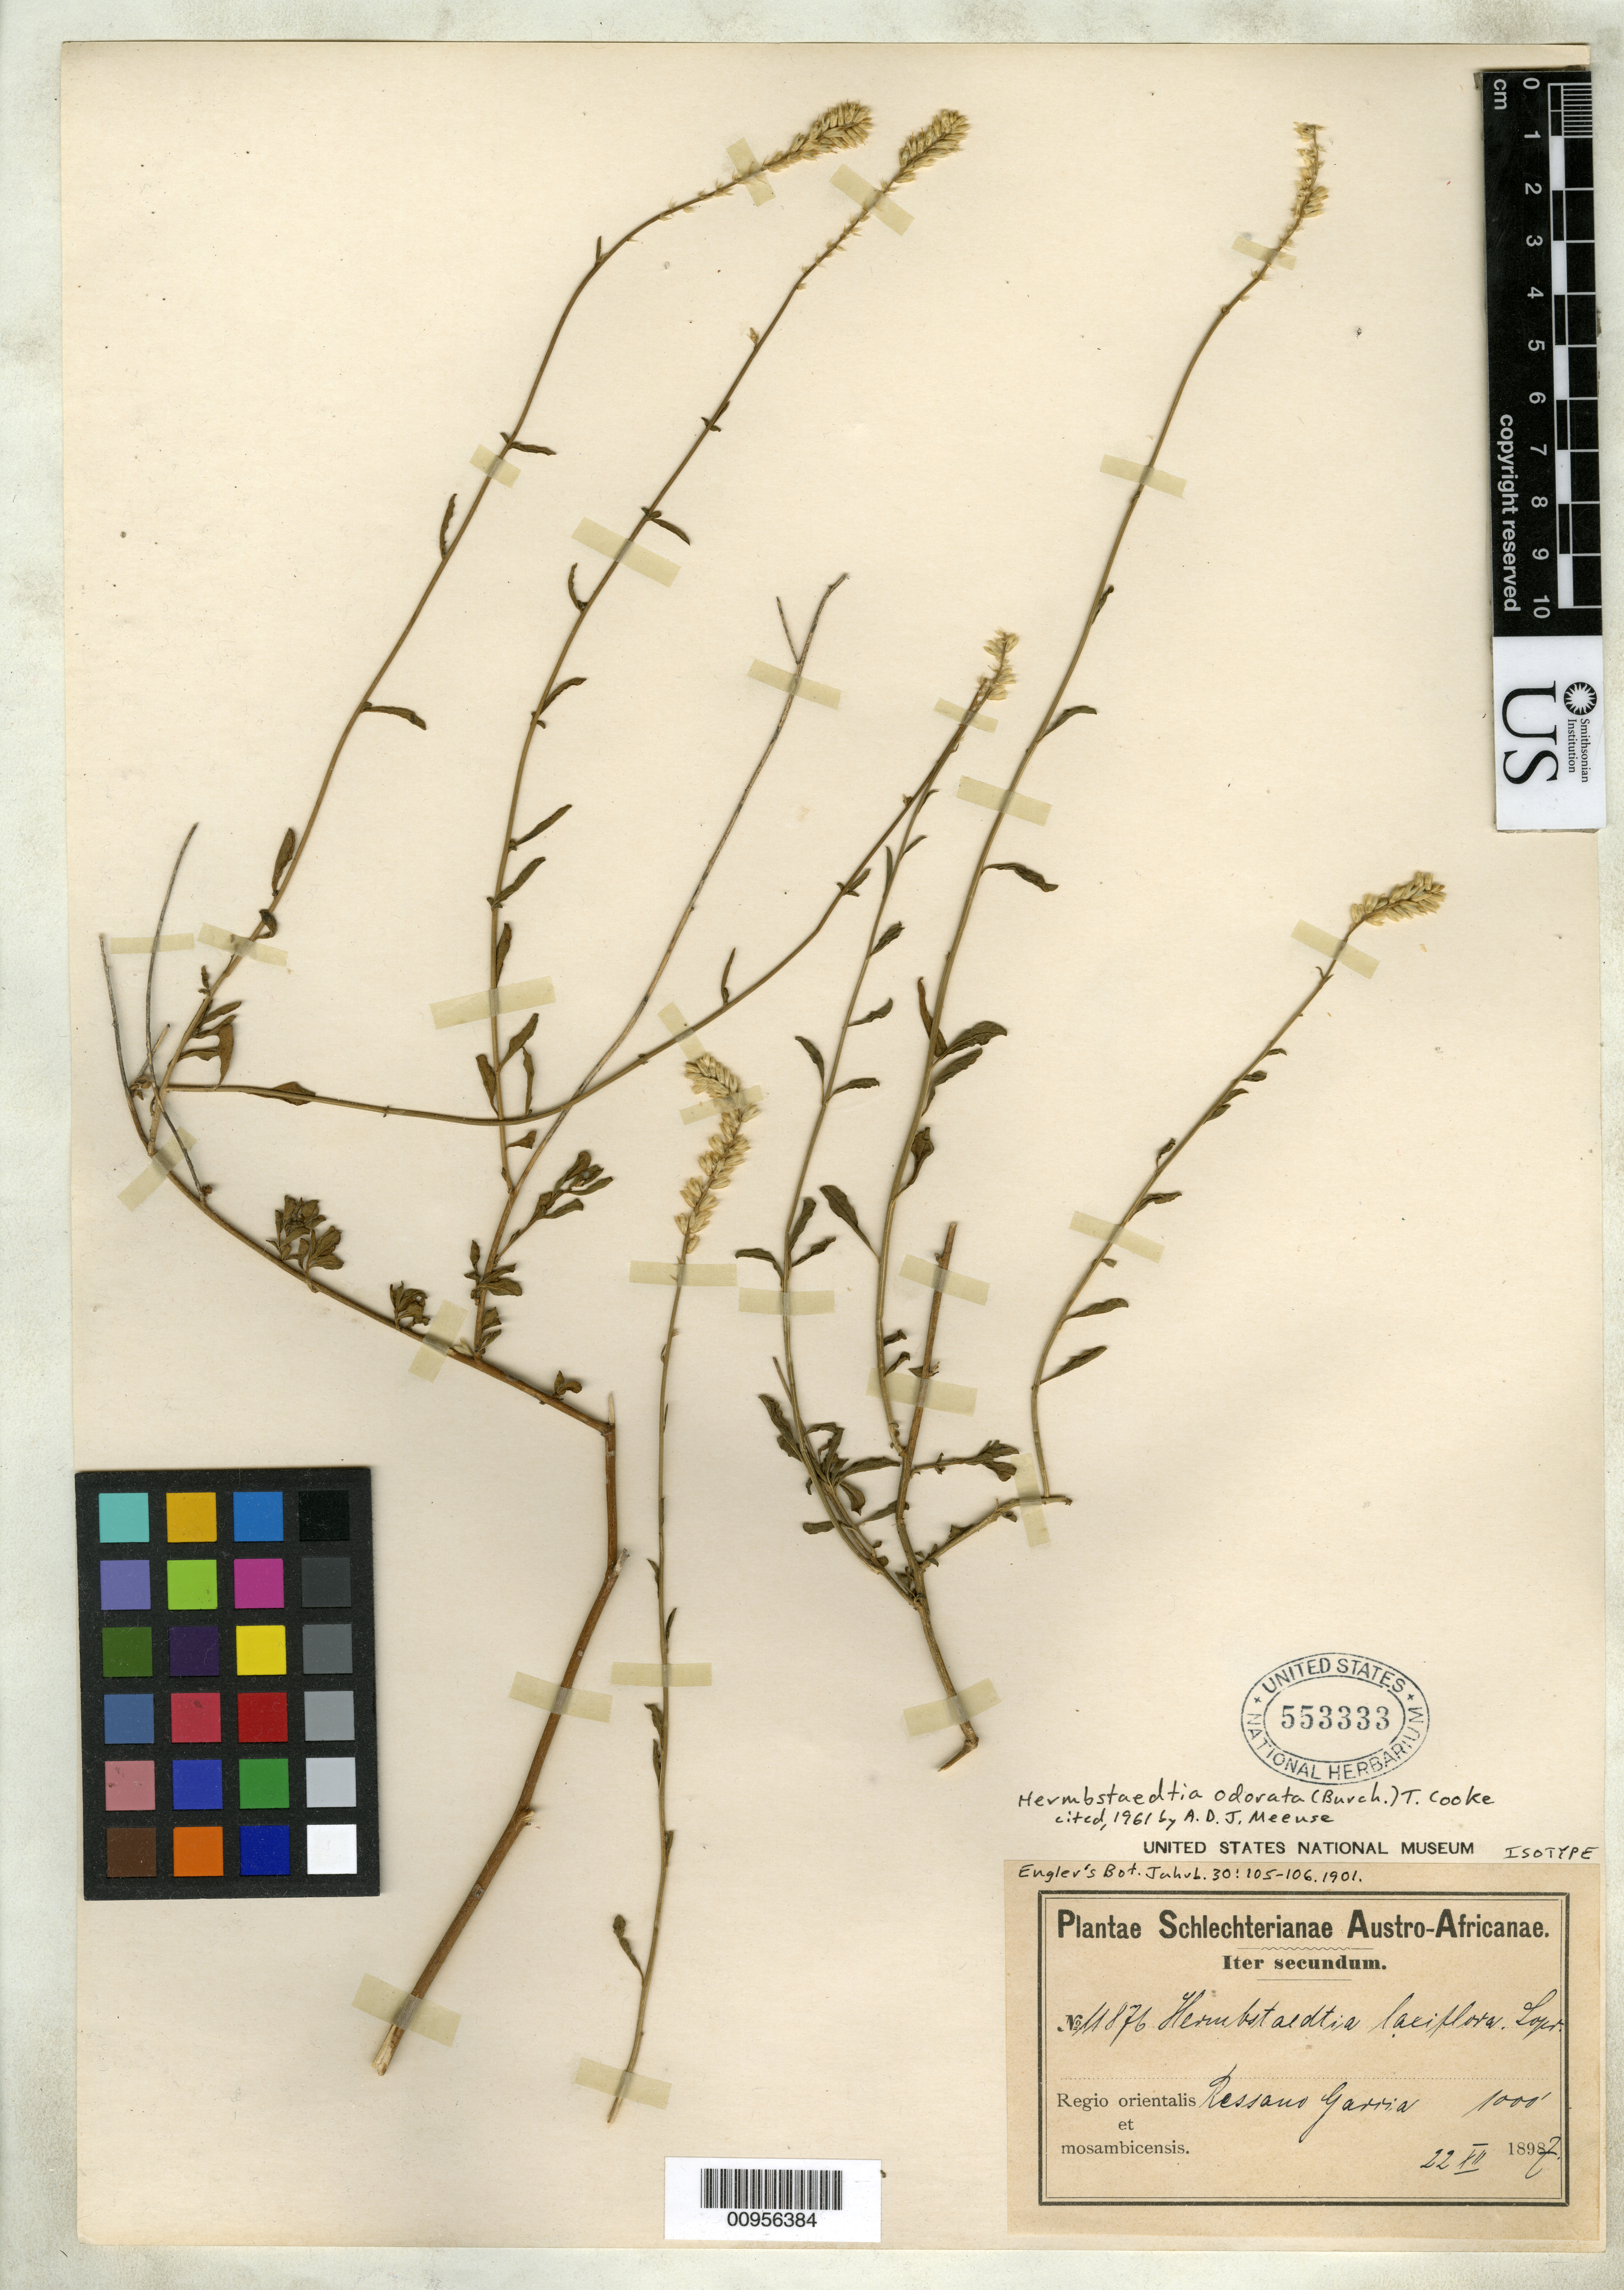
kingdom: Plantae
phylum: Tracheophyta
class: Magnoliopsida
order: Caryophyllales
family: Amaranthaceae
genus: Hermbstaedtia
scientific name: Hermbstaedtia laxiflora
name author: Lopr.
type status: Isotype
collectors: F. R. R. Schlechter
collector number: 11876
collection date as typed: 22 Dec 1897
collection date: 1897-12-22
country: Mozambique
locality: Regio orientalis et mosambicensis. Ressano Garcia.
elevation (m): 305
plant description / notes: Also published in Malpighia 14: 430 (1901). Currently accepted name as cited by Meeuse (1961).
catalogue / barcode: US 553333